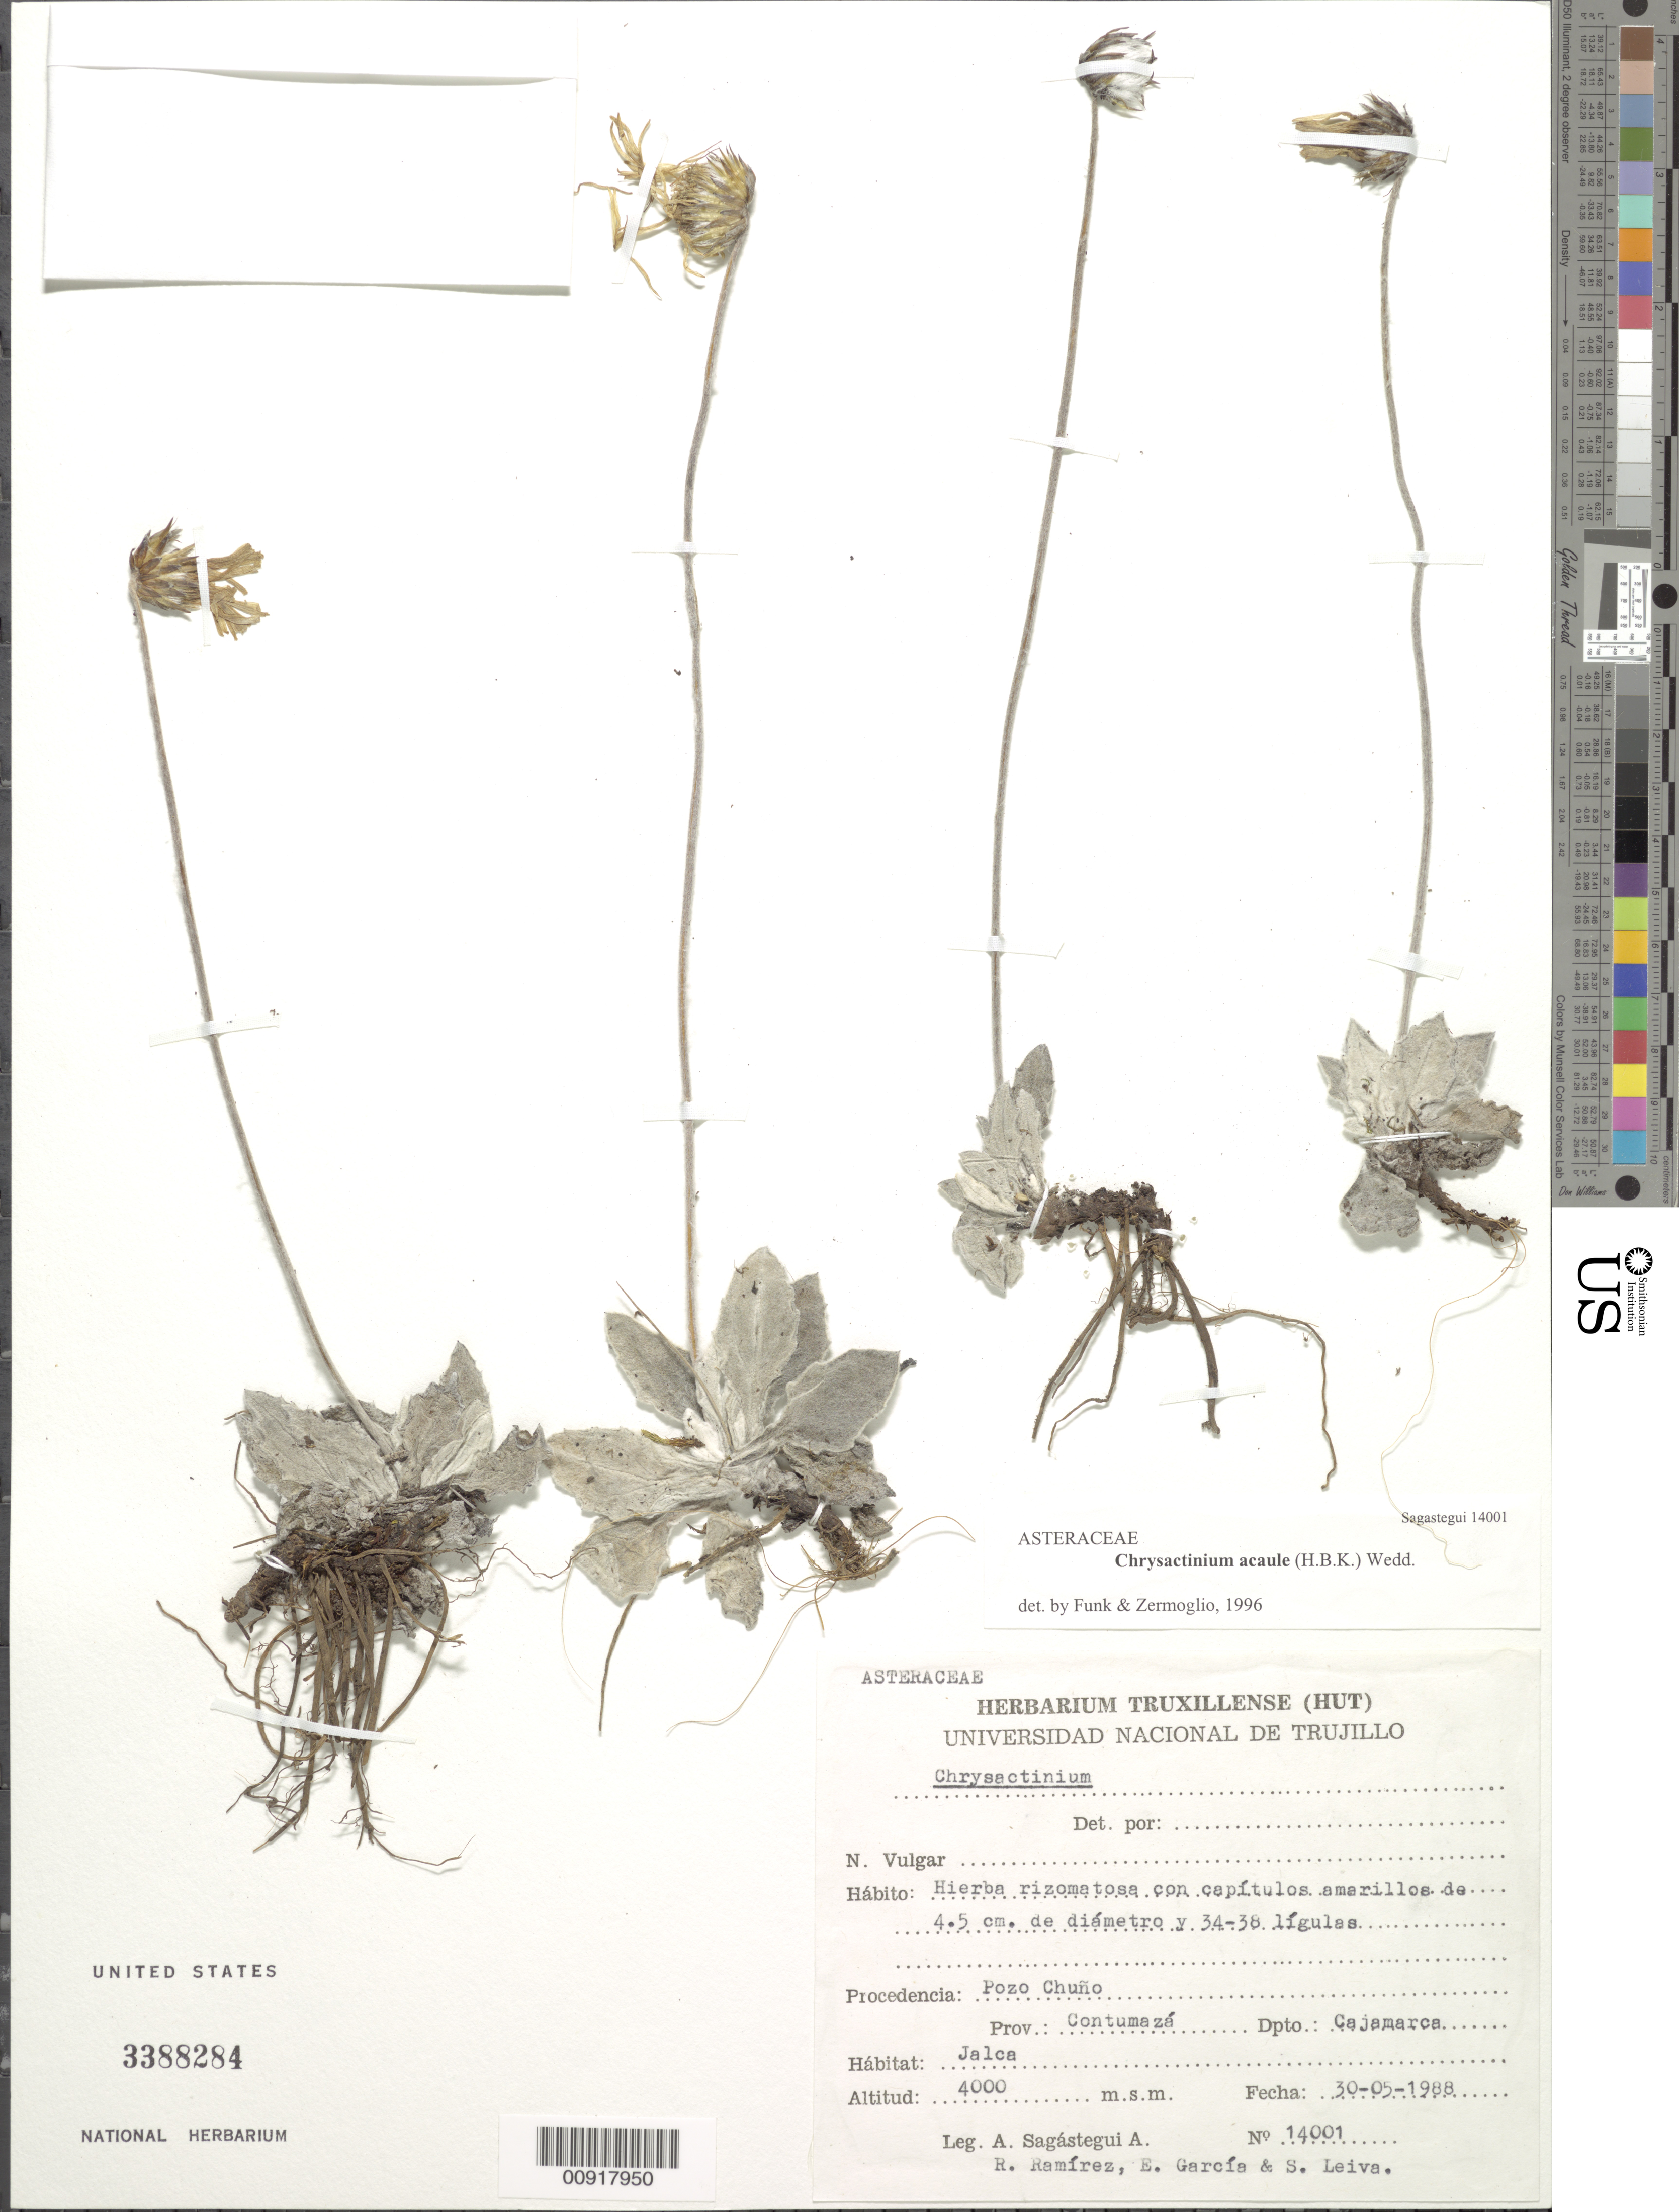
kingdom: Plantae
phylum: Tracheophyta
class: Magnoliopsida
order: Asterales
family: Asteraceae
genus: Chrysactinium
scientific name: Chrysactinium acaule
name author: (Kunth) Wedd.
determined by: Funk, V. A.; Zermoglio, M. F.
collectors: A. Sagástegui A., R. Ramirez, E. García & S. Leiva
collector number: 14001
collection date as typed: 30 May 1988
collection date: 1988-05-30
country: Peru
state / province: Cajamarca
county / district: Contumazá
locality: Prov. Contumazá, Dpto. Cajamarca, Pozo Chuño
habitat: Jalca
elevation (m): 4000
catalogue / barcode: US 3388284